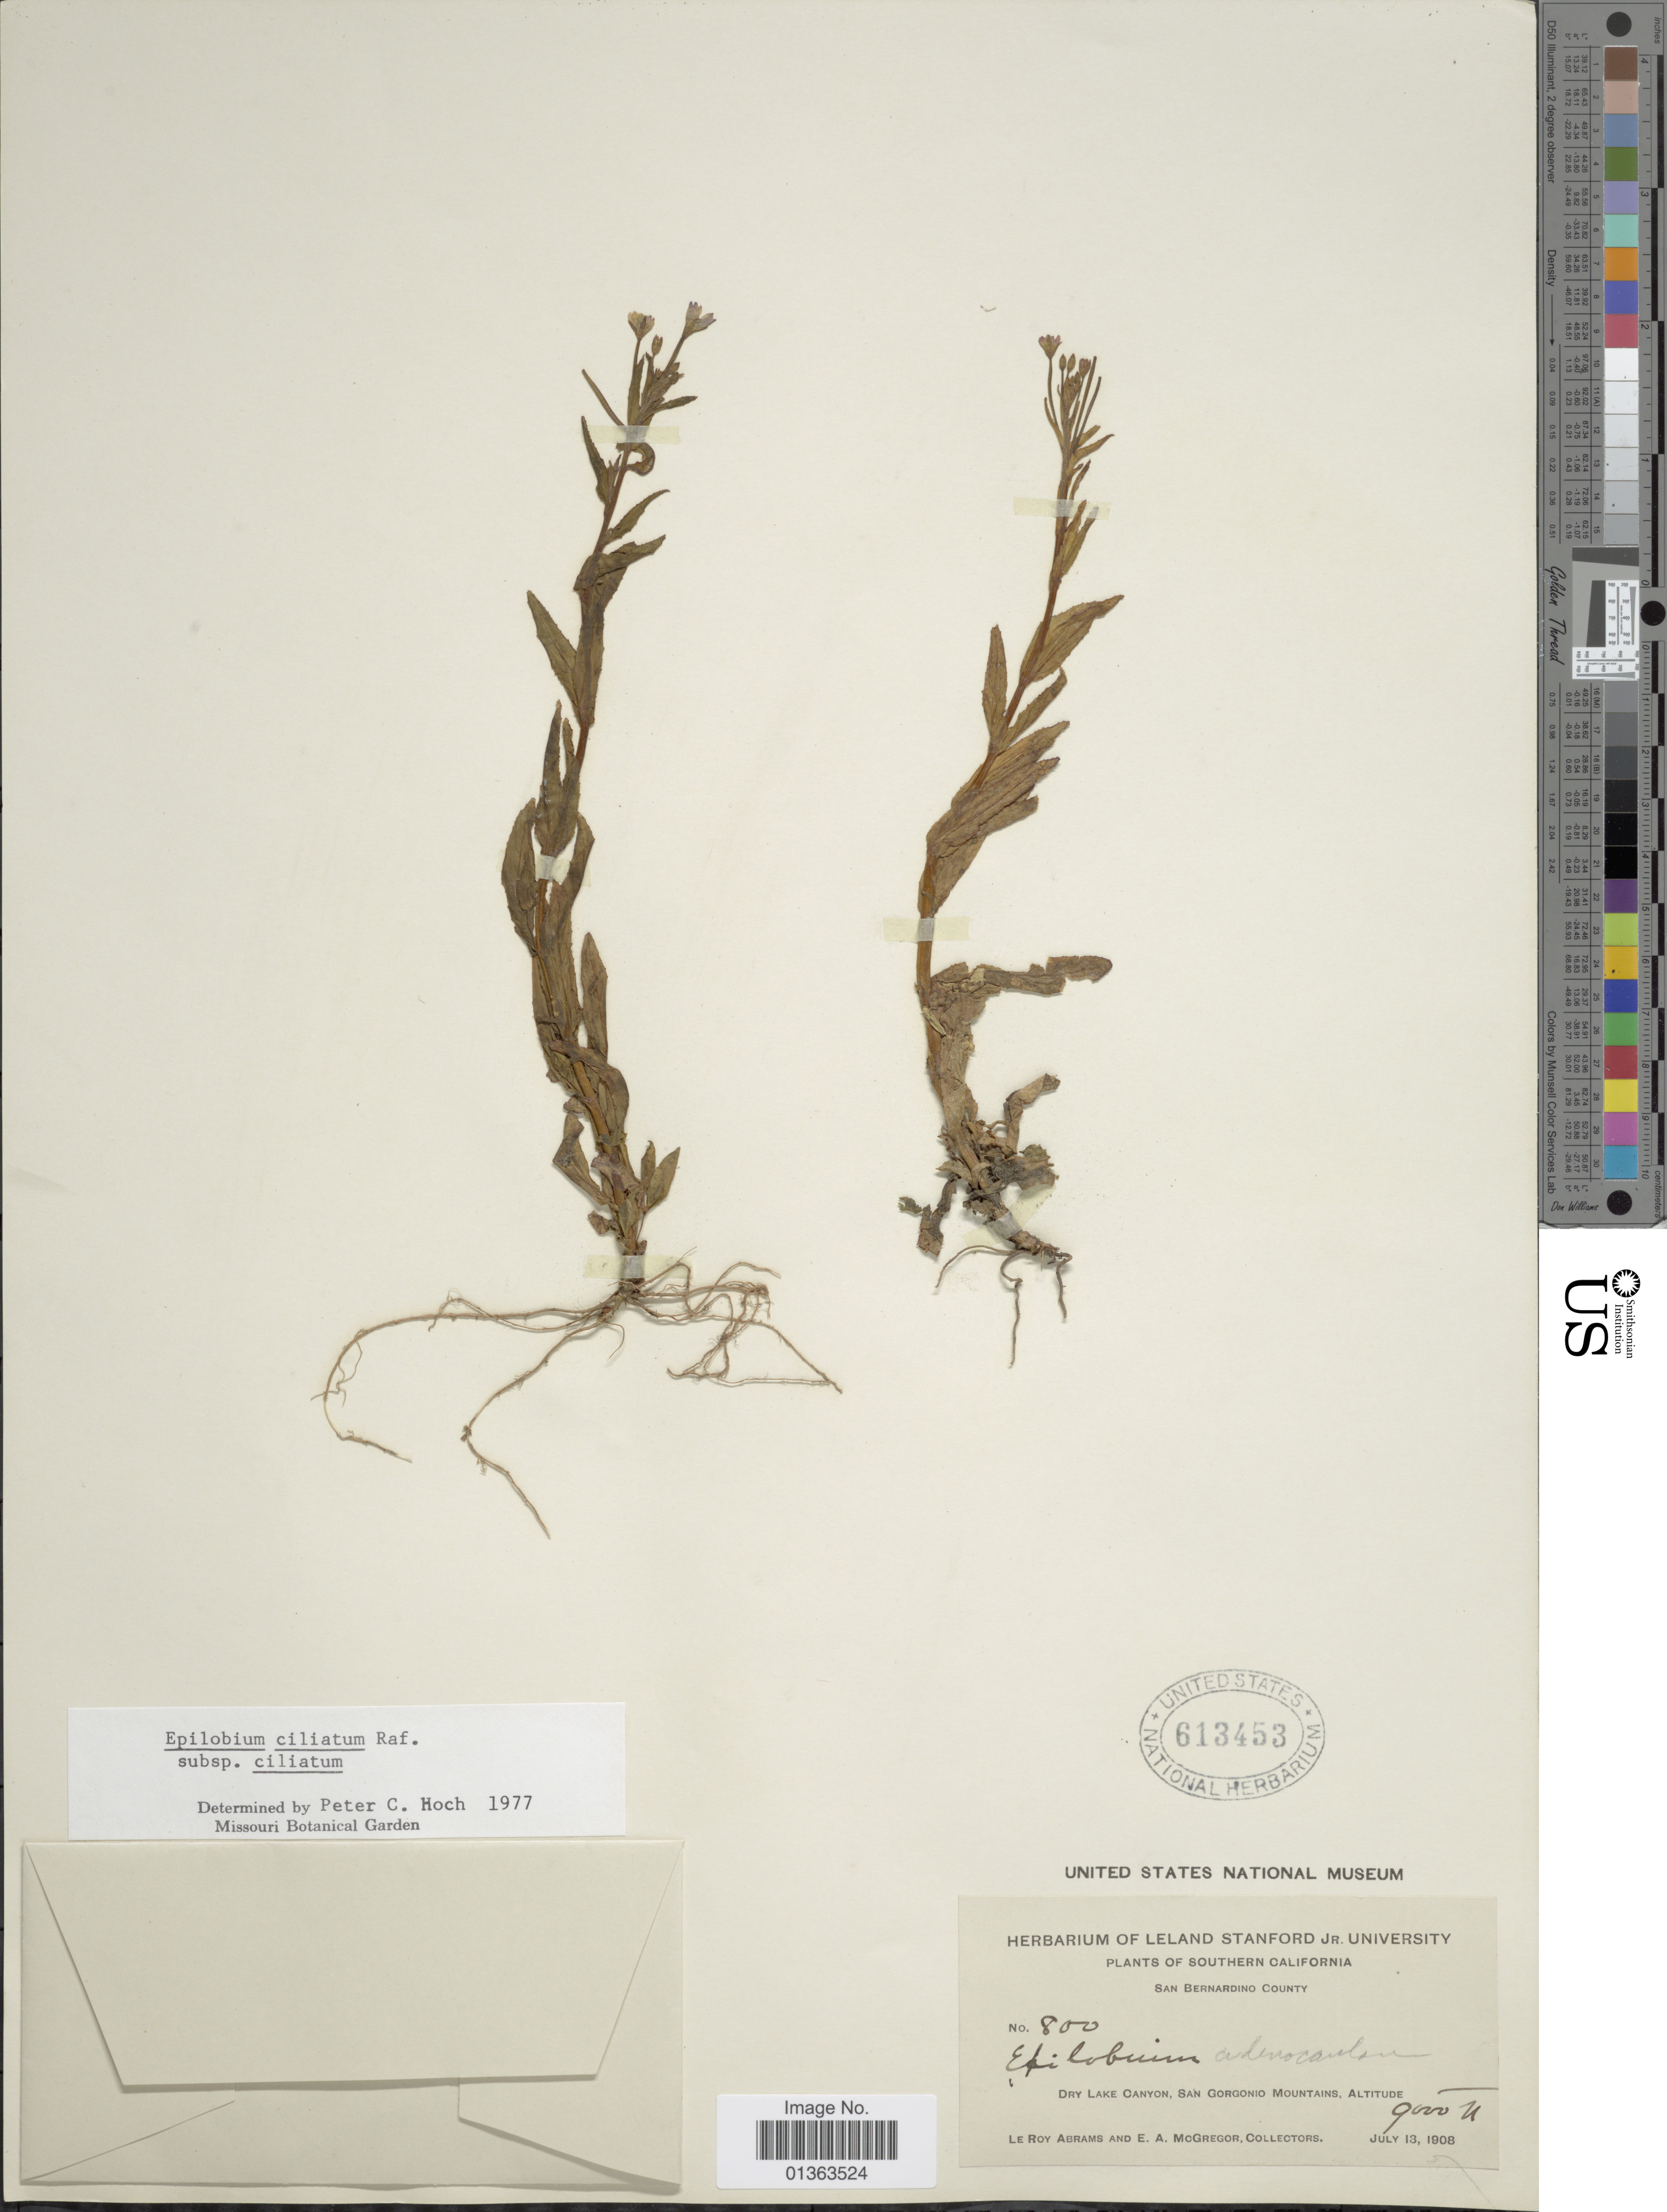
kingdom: Plantae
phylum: Tracheophyta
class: Magnoliopsida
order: Myrtales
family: Onagraceae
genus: Epilobium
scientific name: Epilobium ciliatum subsp. ciliatum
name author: Raf.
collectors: L. Abrams & E. A. McGregor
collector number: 800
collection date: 1908-07-13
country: United States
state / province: California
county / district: San Bernardino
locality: Southern California. San Bernardino County. Dry Lake Canyon, San Gorgonio Mountains.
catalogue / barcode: US 613453